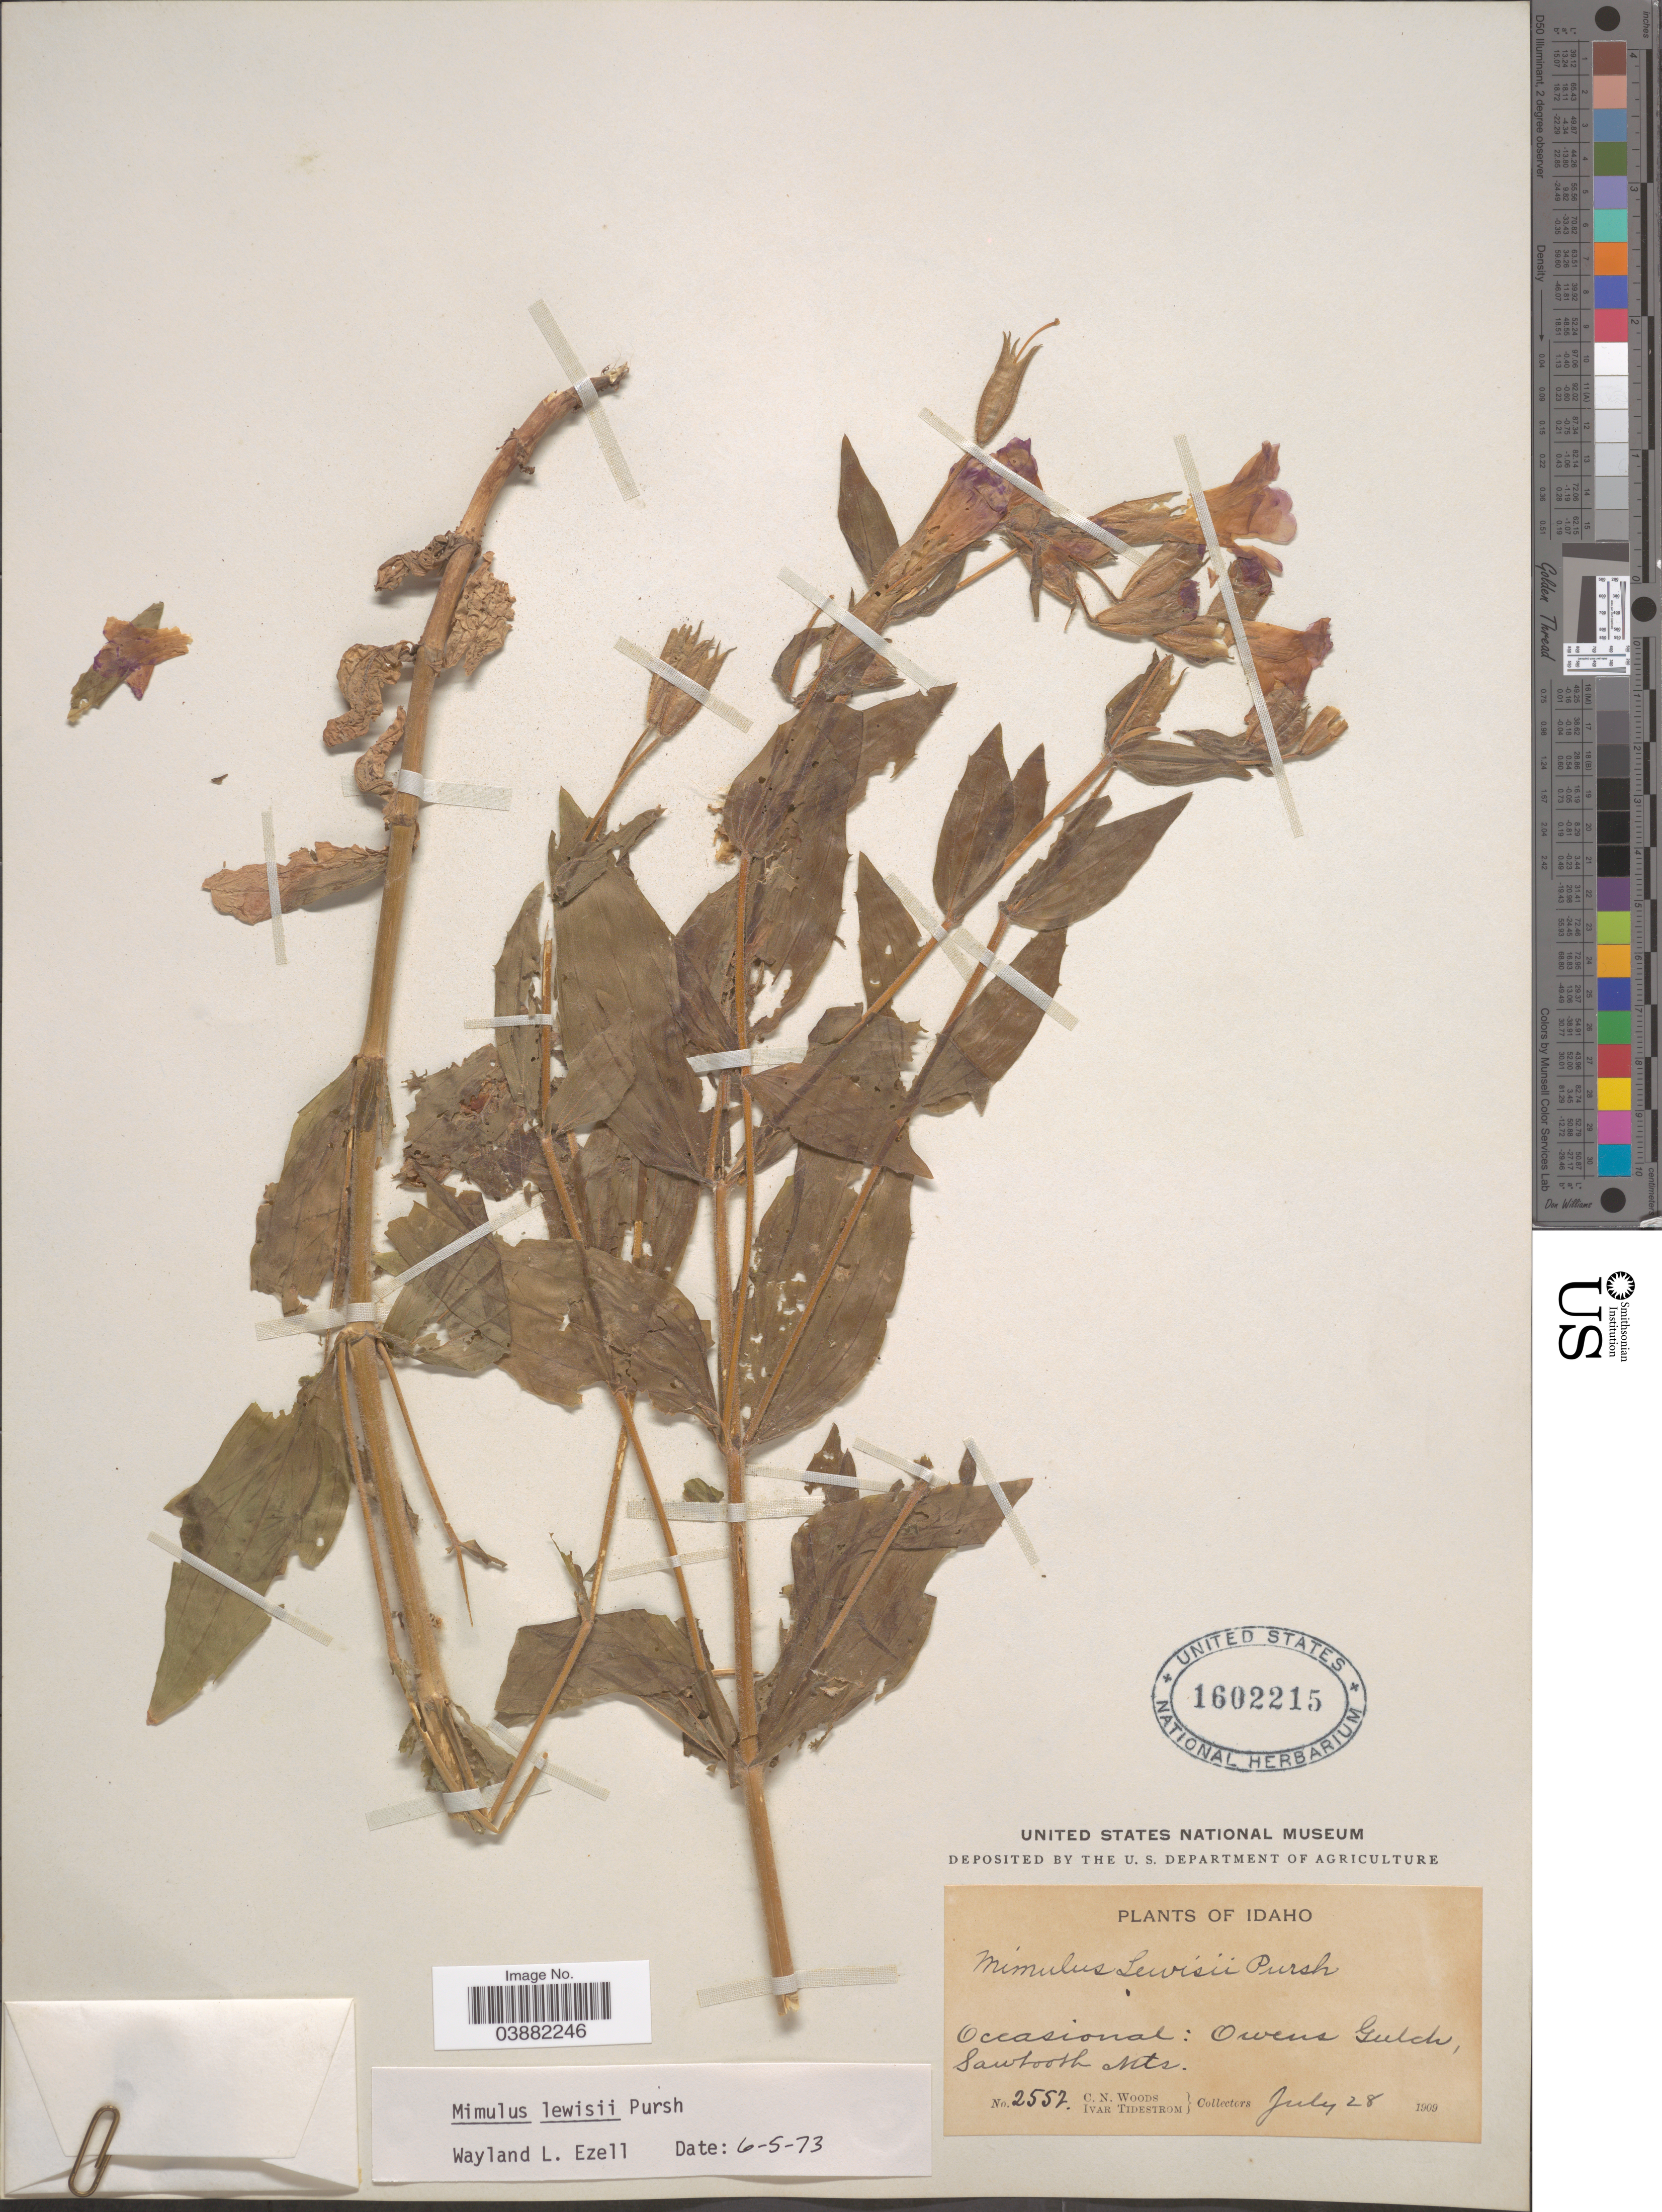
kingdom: Plantae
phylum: Tracheophyta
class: Magnoliopsida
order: Lamiales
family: Phrymaceae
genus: Mimulus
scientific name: Mimulus lewisii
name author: Pursh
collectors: C. Woods & I. F. Tidestrom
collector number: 2557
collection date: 1909-07-28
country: United States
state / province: Idaho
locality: Owens Gulch Sawtooth Mts.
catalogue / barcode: US 1602215